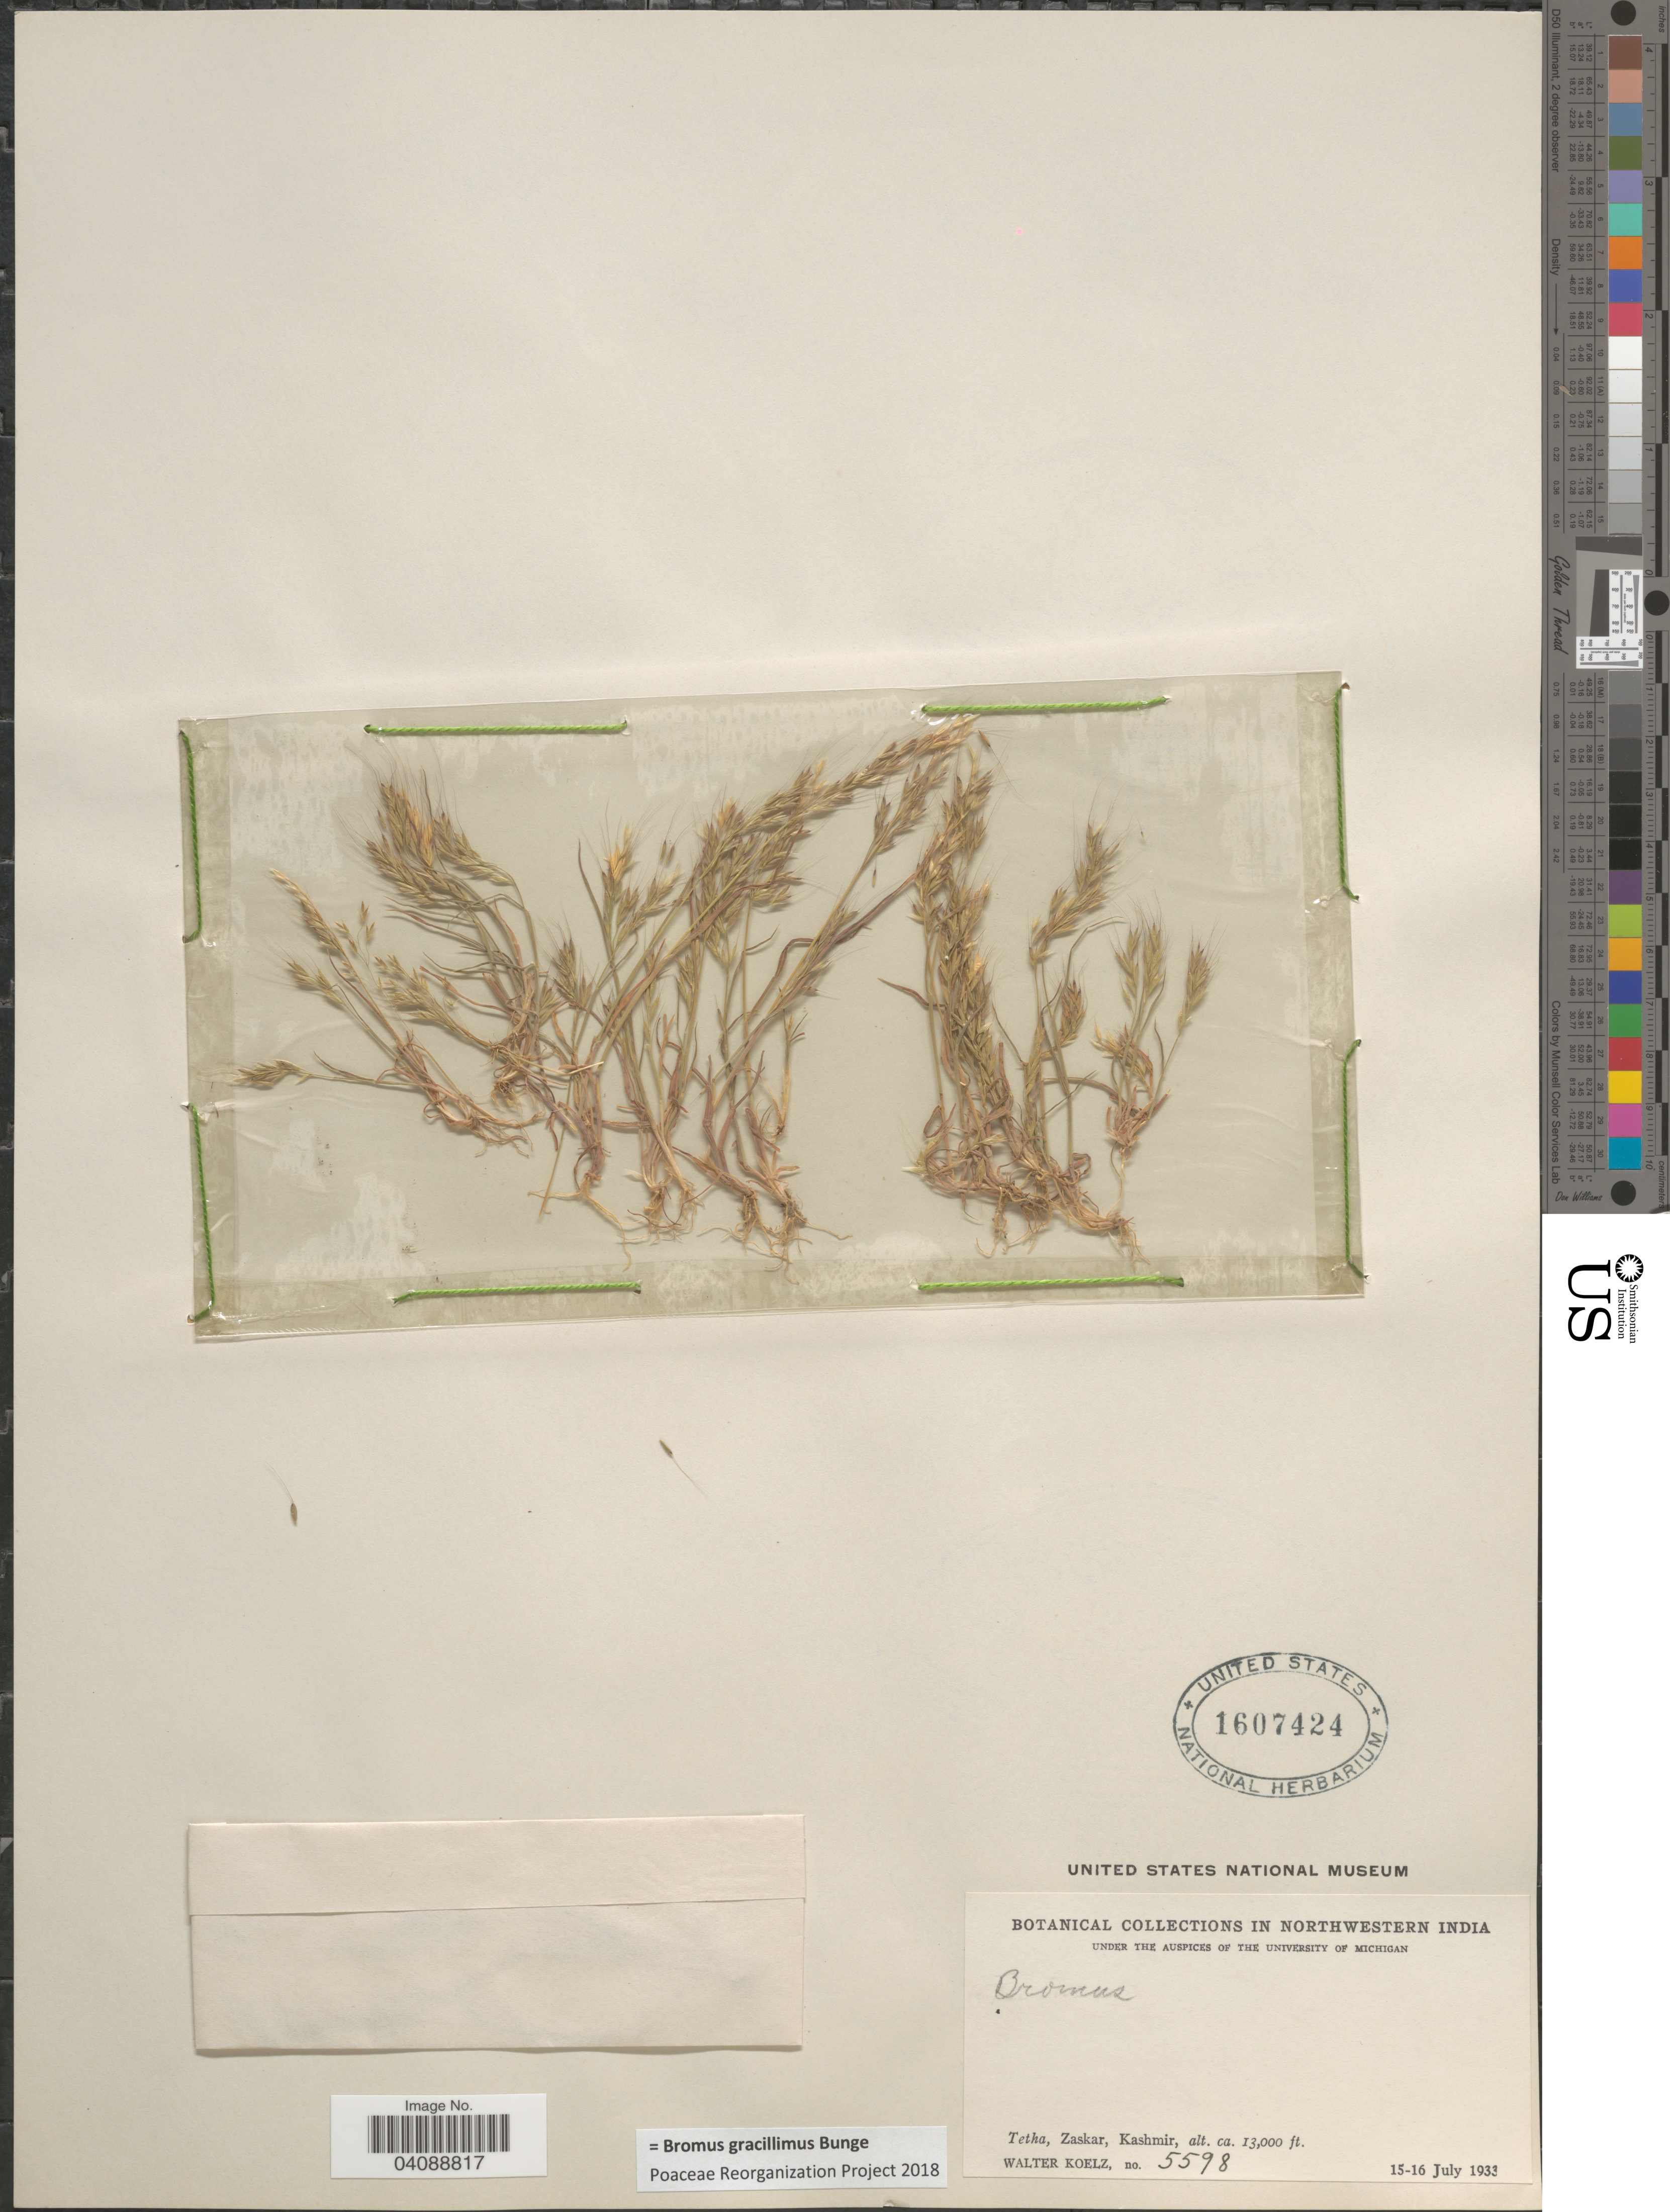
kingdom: Plantae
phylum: Tracheophyta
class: Liliopsida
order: Poales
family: Poaceae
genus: Bromus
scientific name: Bromus gracillimus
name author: Bunge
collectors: W. N. Koelz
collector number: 5598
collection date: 1933-07-15/1933-07-16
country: India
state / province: Jammu and Kashmir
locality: In Northwestern India. Tetha, Zaskar, Kashmir.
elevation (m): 3962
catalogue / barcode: US 1607424